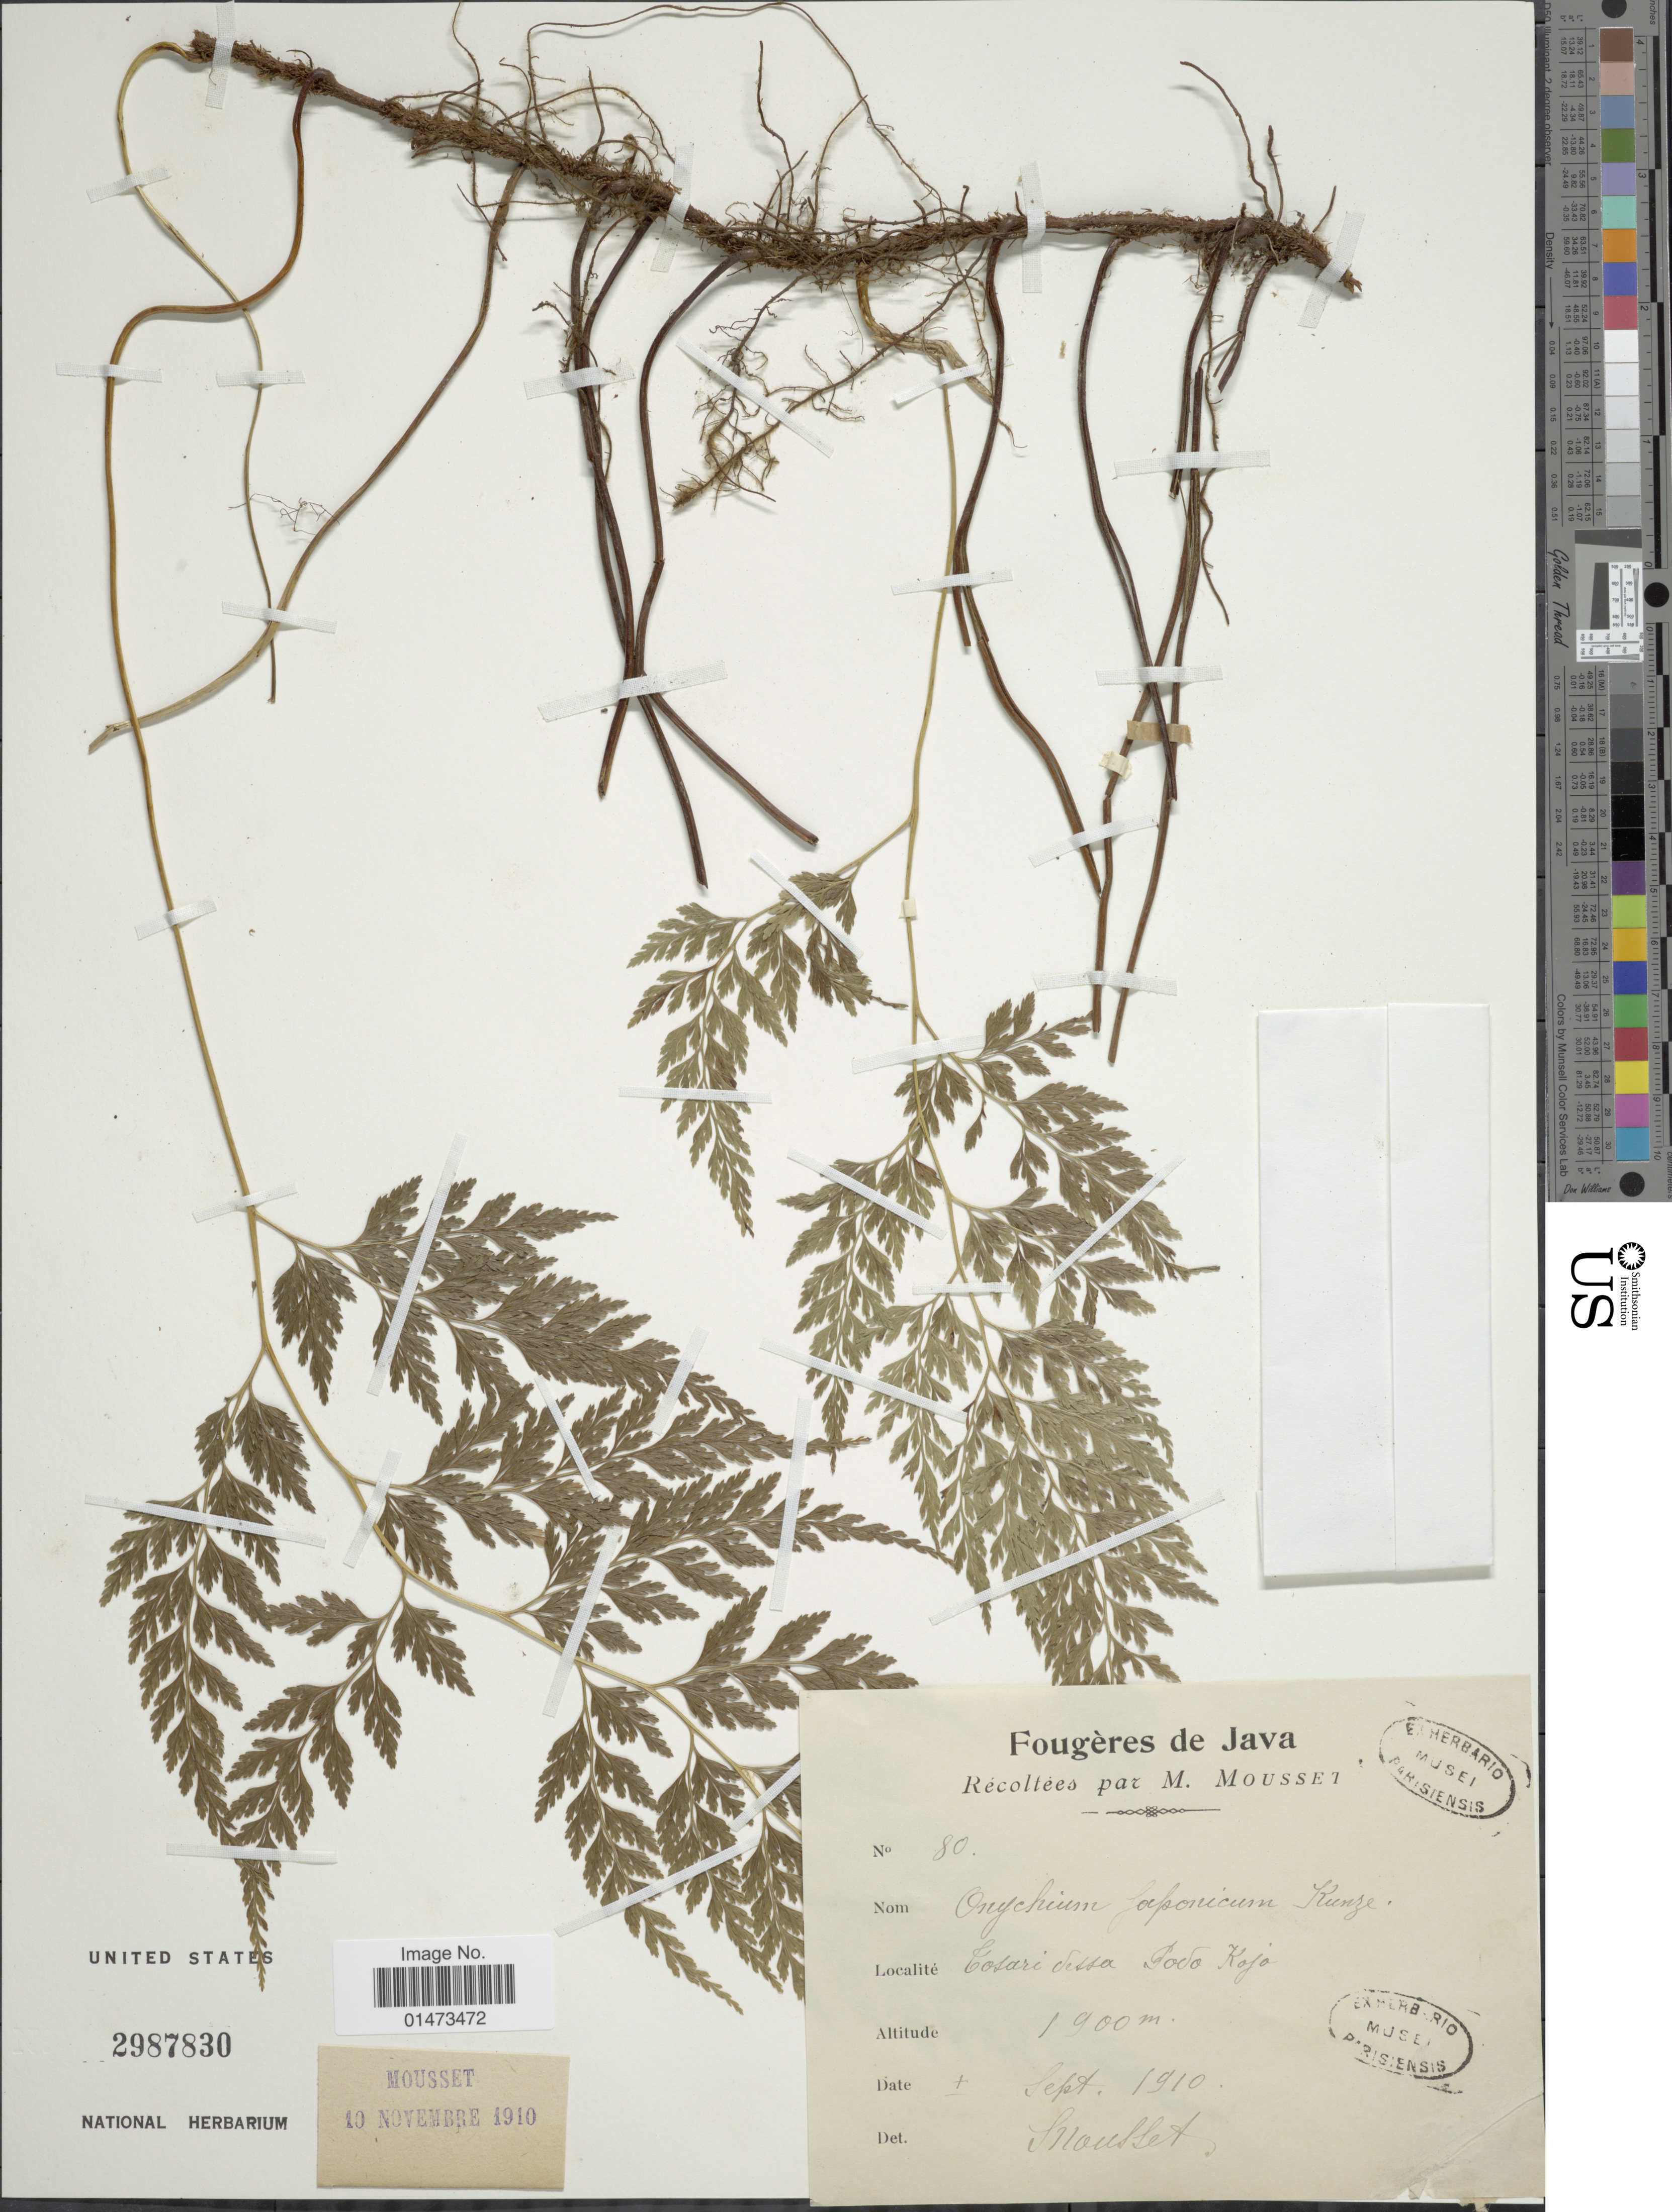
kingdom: Plantae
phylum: Tracheophyta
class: Polypodiopsida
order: Polypodiales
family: Pteridaceae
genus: Onychium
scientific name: Onychium japonicum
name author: (Thunb.) Kunze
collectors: Mousset, --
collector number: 80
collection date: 1910-09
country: Indonesia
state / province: Java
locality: Tosari dessa Podo Kojo.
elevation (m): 1900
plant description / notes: Corrected "Cosari dessa Podo Kojo." to Tosari dessa Podo Kojo.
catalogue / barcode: US 2987830